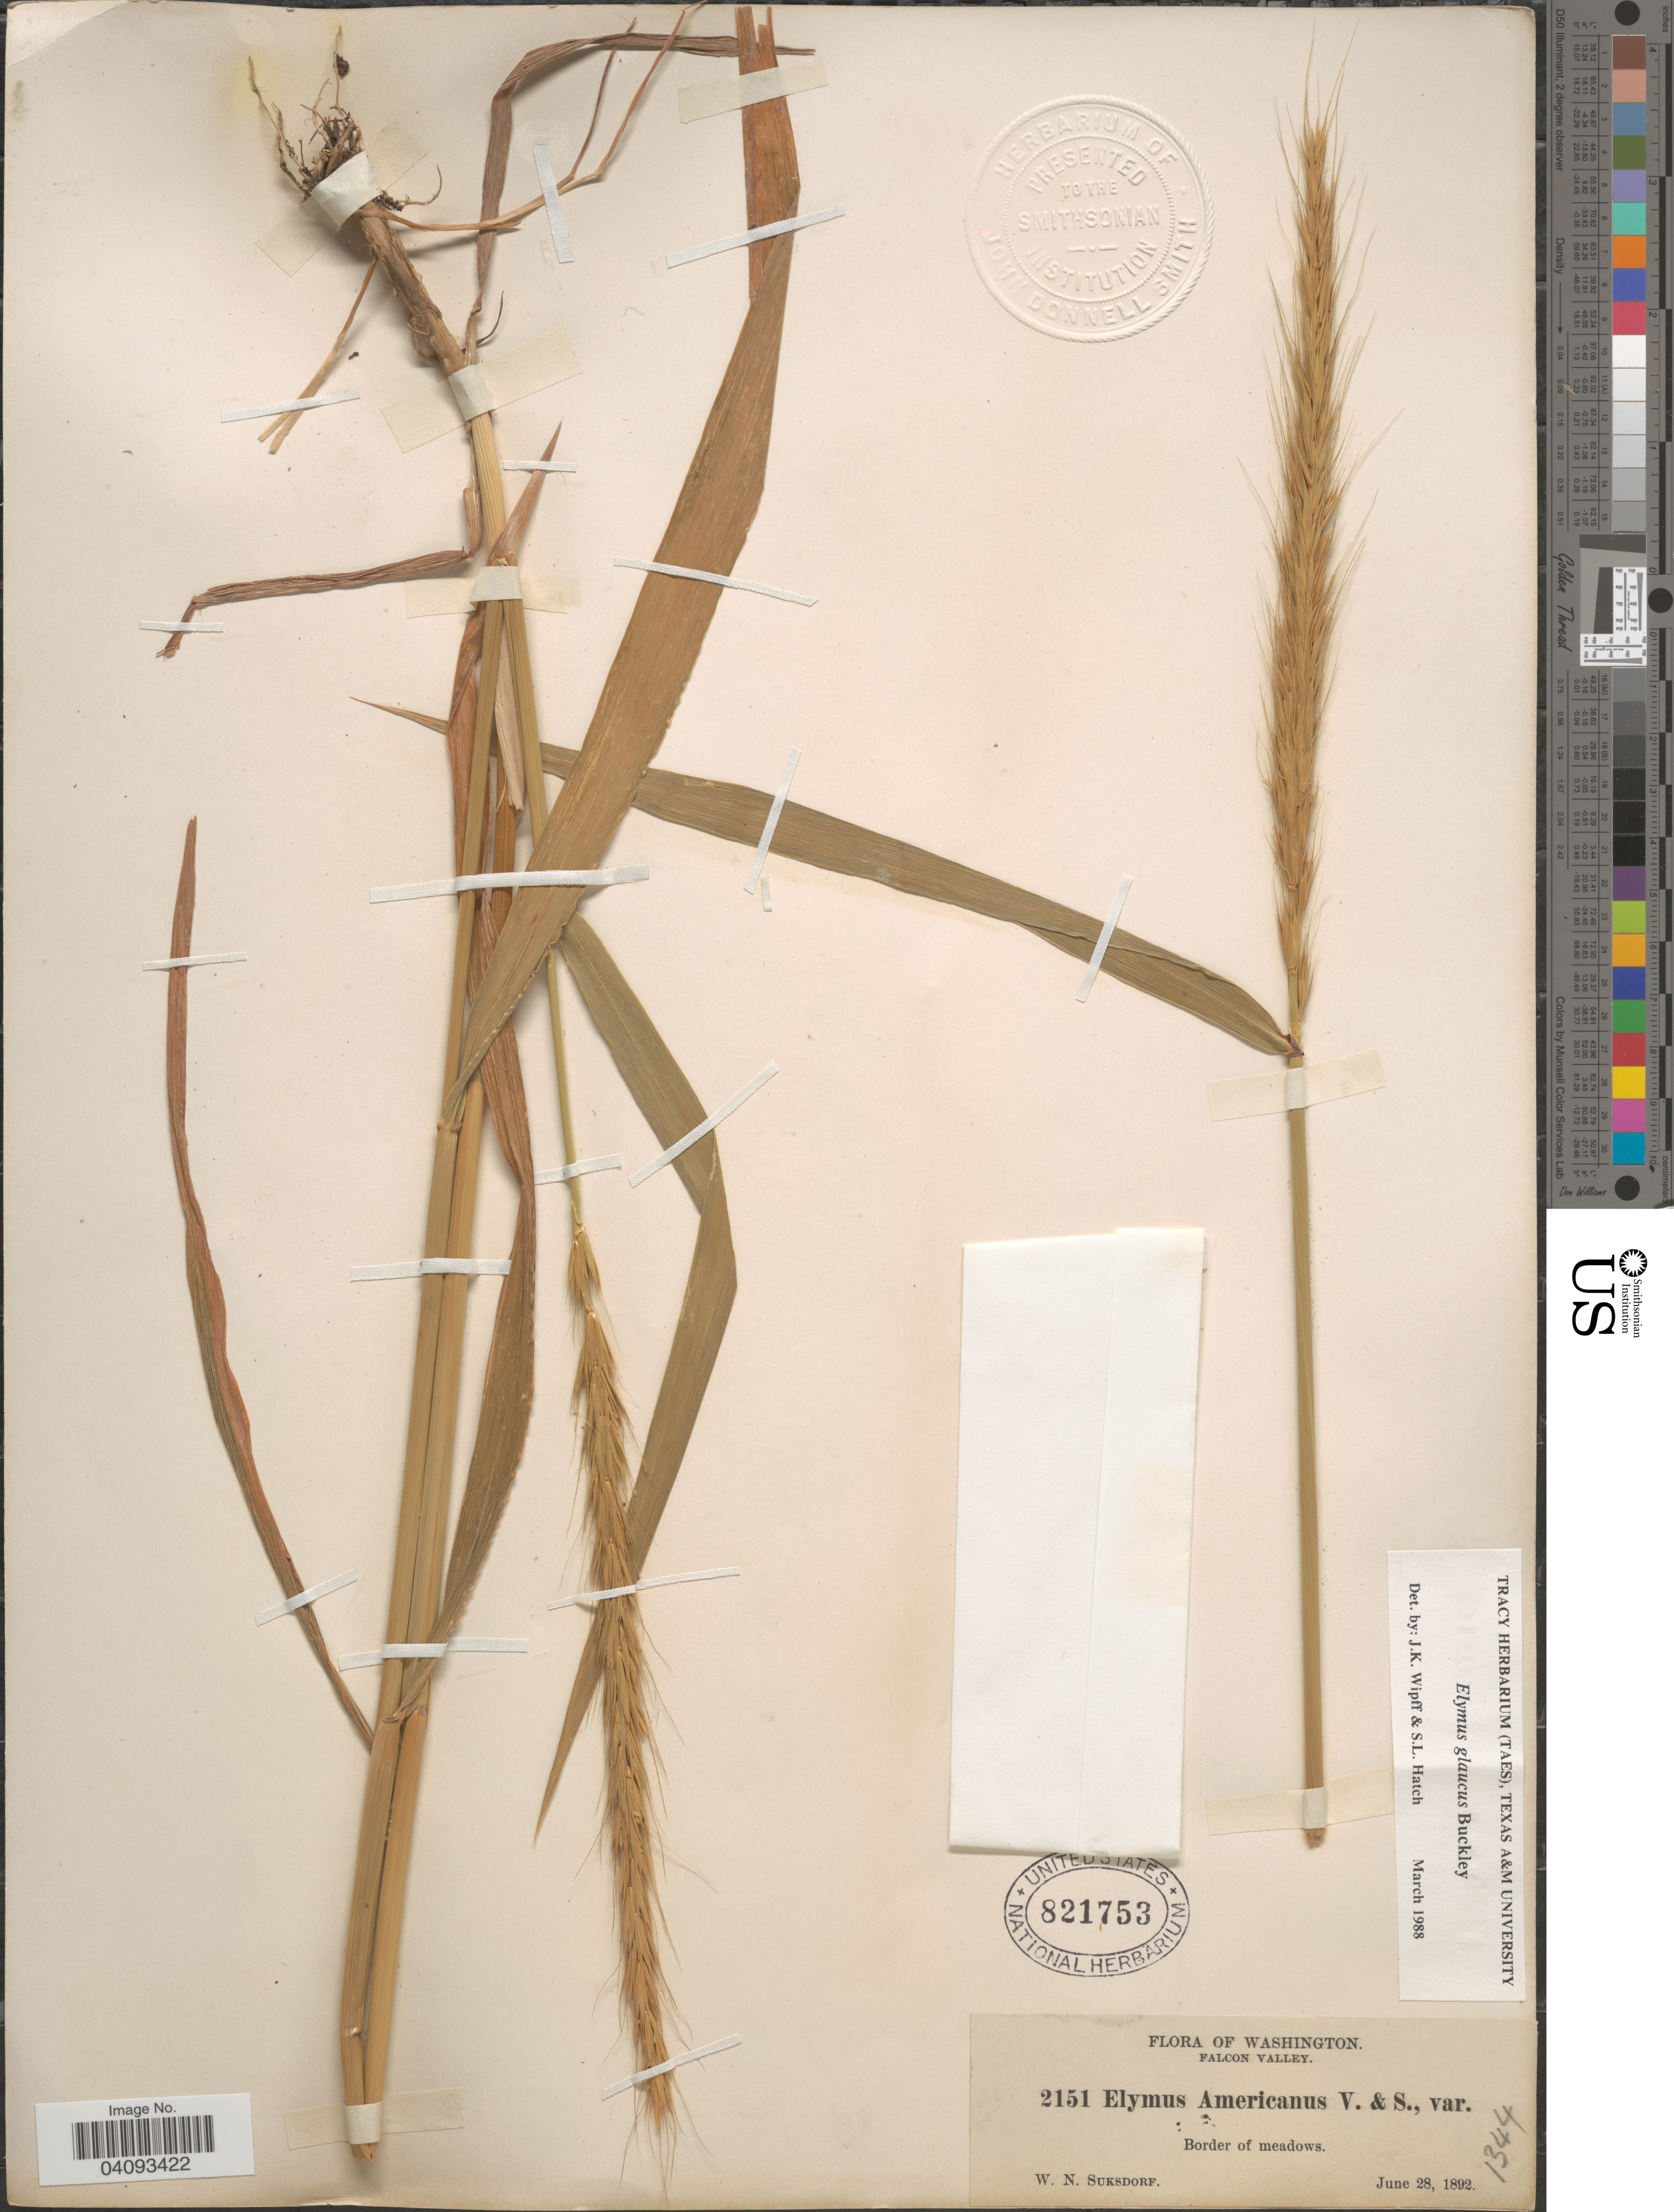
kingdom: Plantae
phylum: Tracheophyta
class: Liliopsida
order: Poales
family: Poaceae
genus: Elymus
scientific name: Elymus glaucus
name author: Buckley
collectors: W. N. Suksdorf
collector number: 2151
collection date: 1892-06-28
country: United States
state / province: Washington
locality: Falcon Valley. Border of meadows.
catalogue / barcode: US 821753